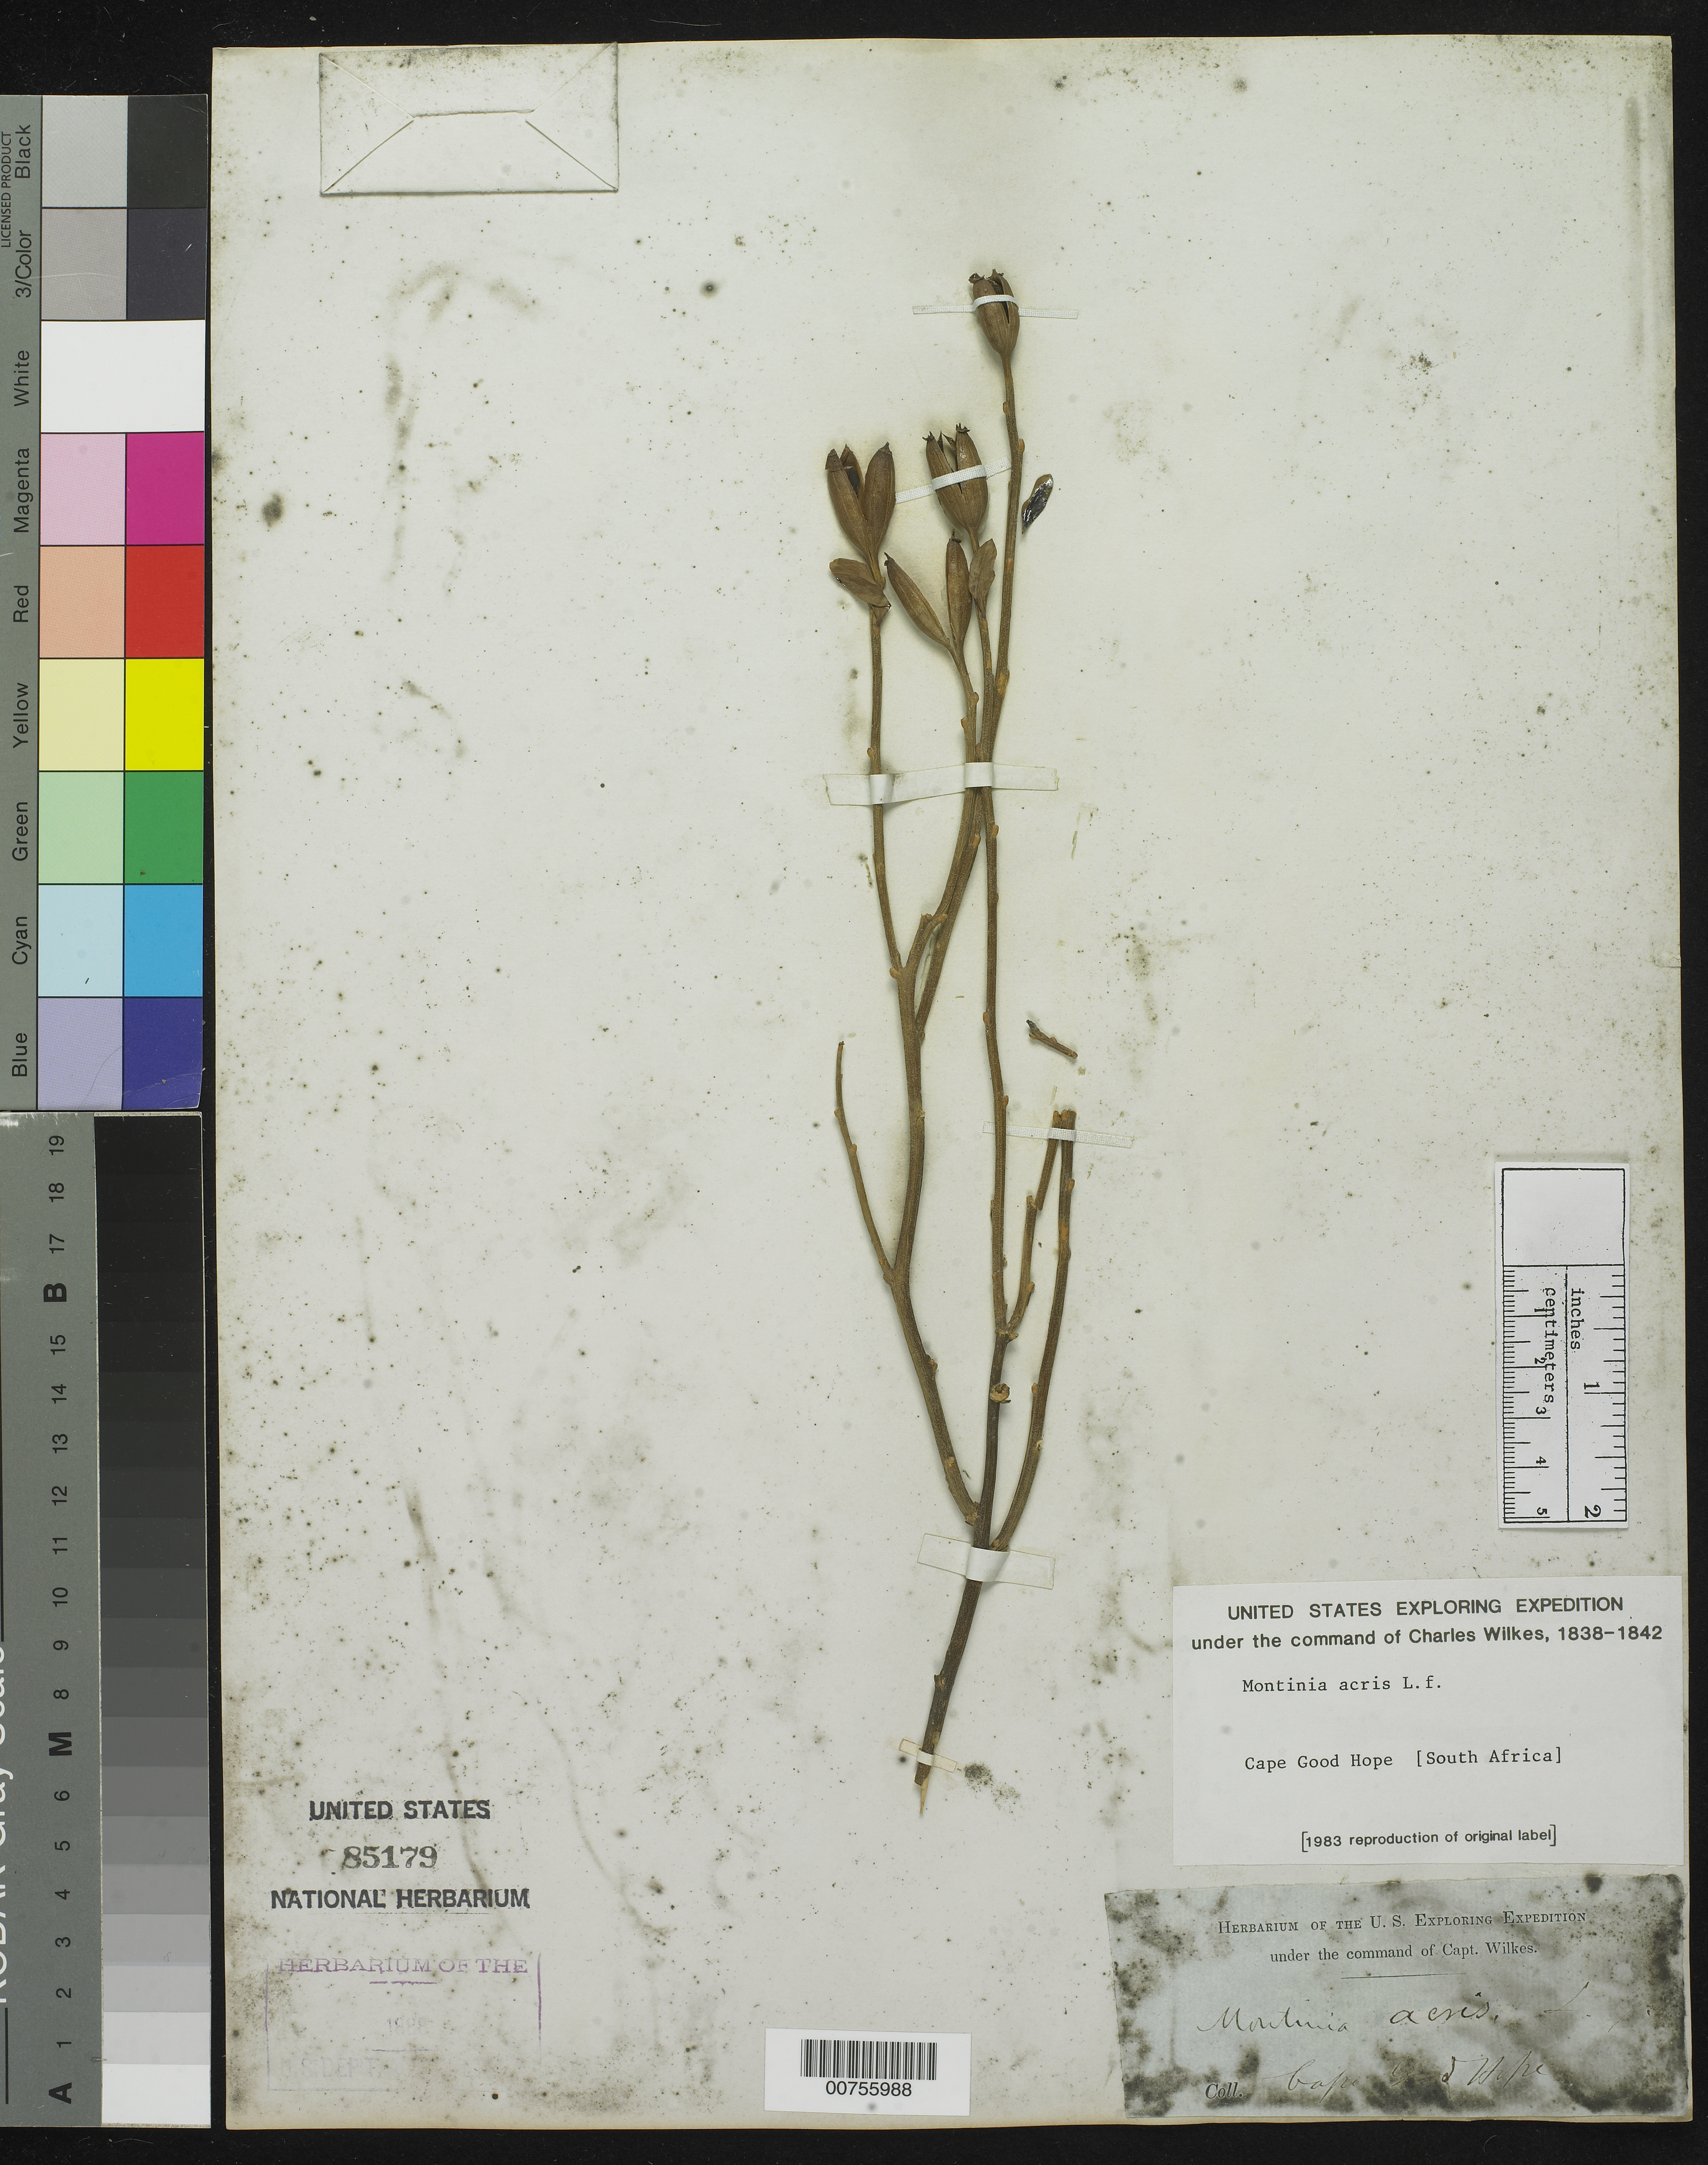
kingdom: Plantae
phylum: Tracheophyta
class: Magnoliopsida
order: Solanales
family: Montiniaceae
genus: Montinia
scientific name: Montinia acris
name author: L. f.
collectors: Wilkes Explor. Exped.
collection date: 1838/1842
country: South Africa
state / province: Western Cape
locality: Cape Good Hope. Cape Town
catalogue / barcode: US 85179